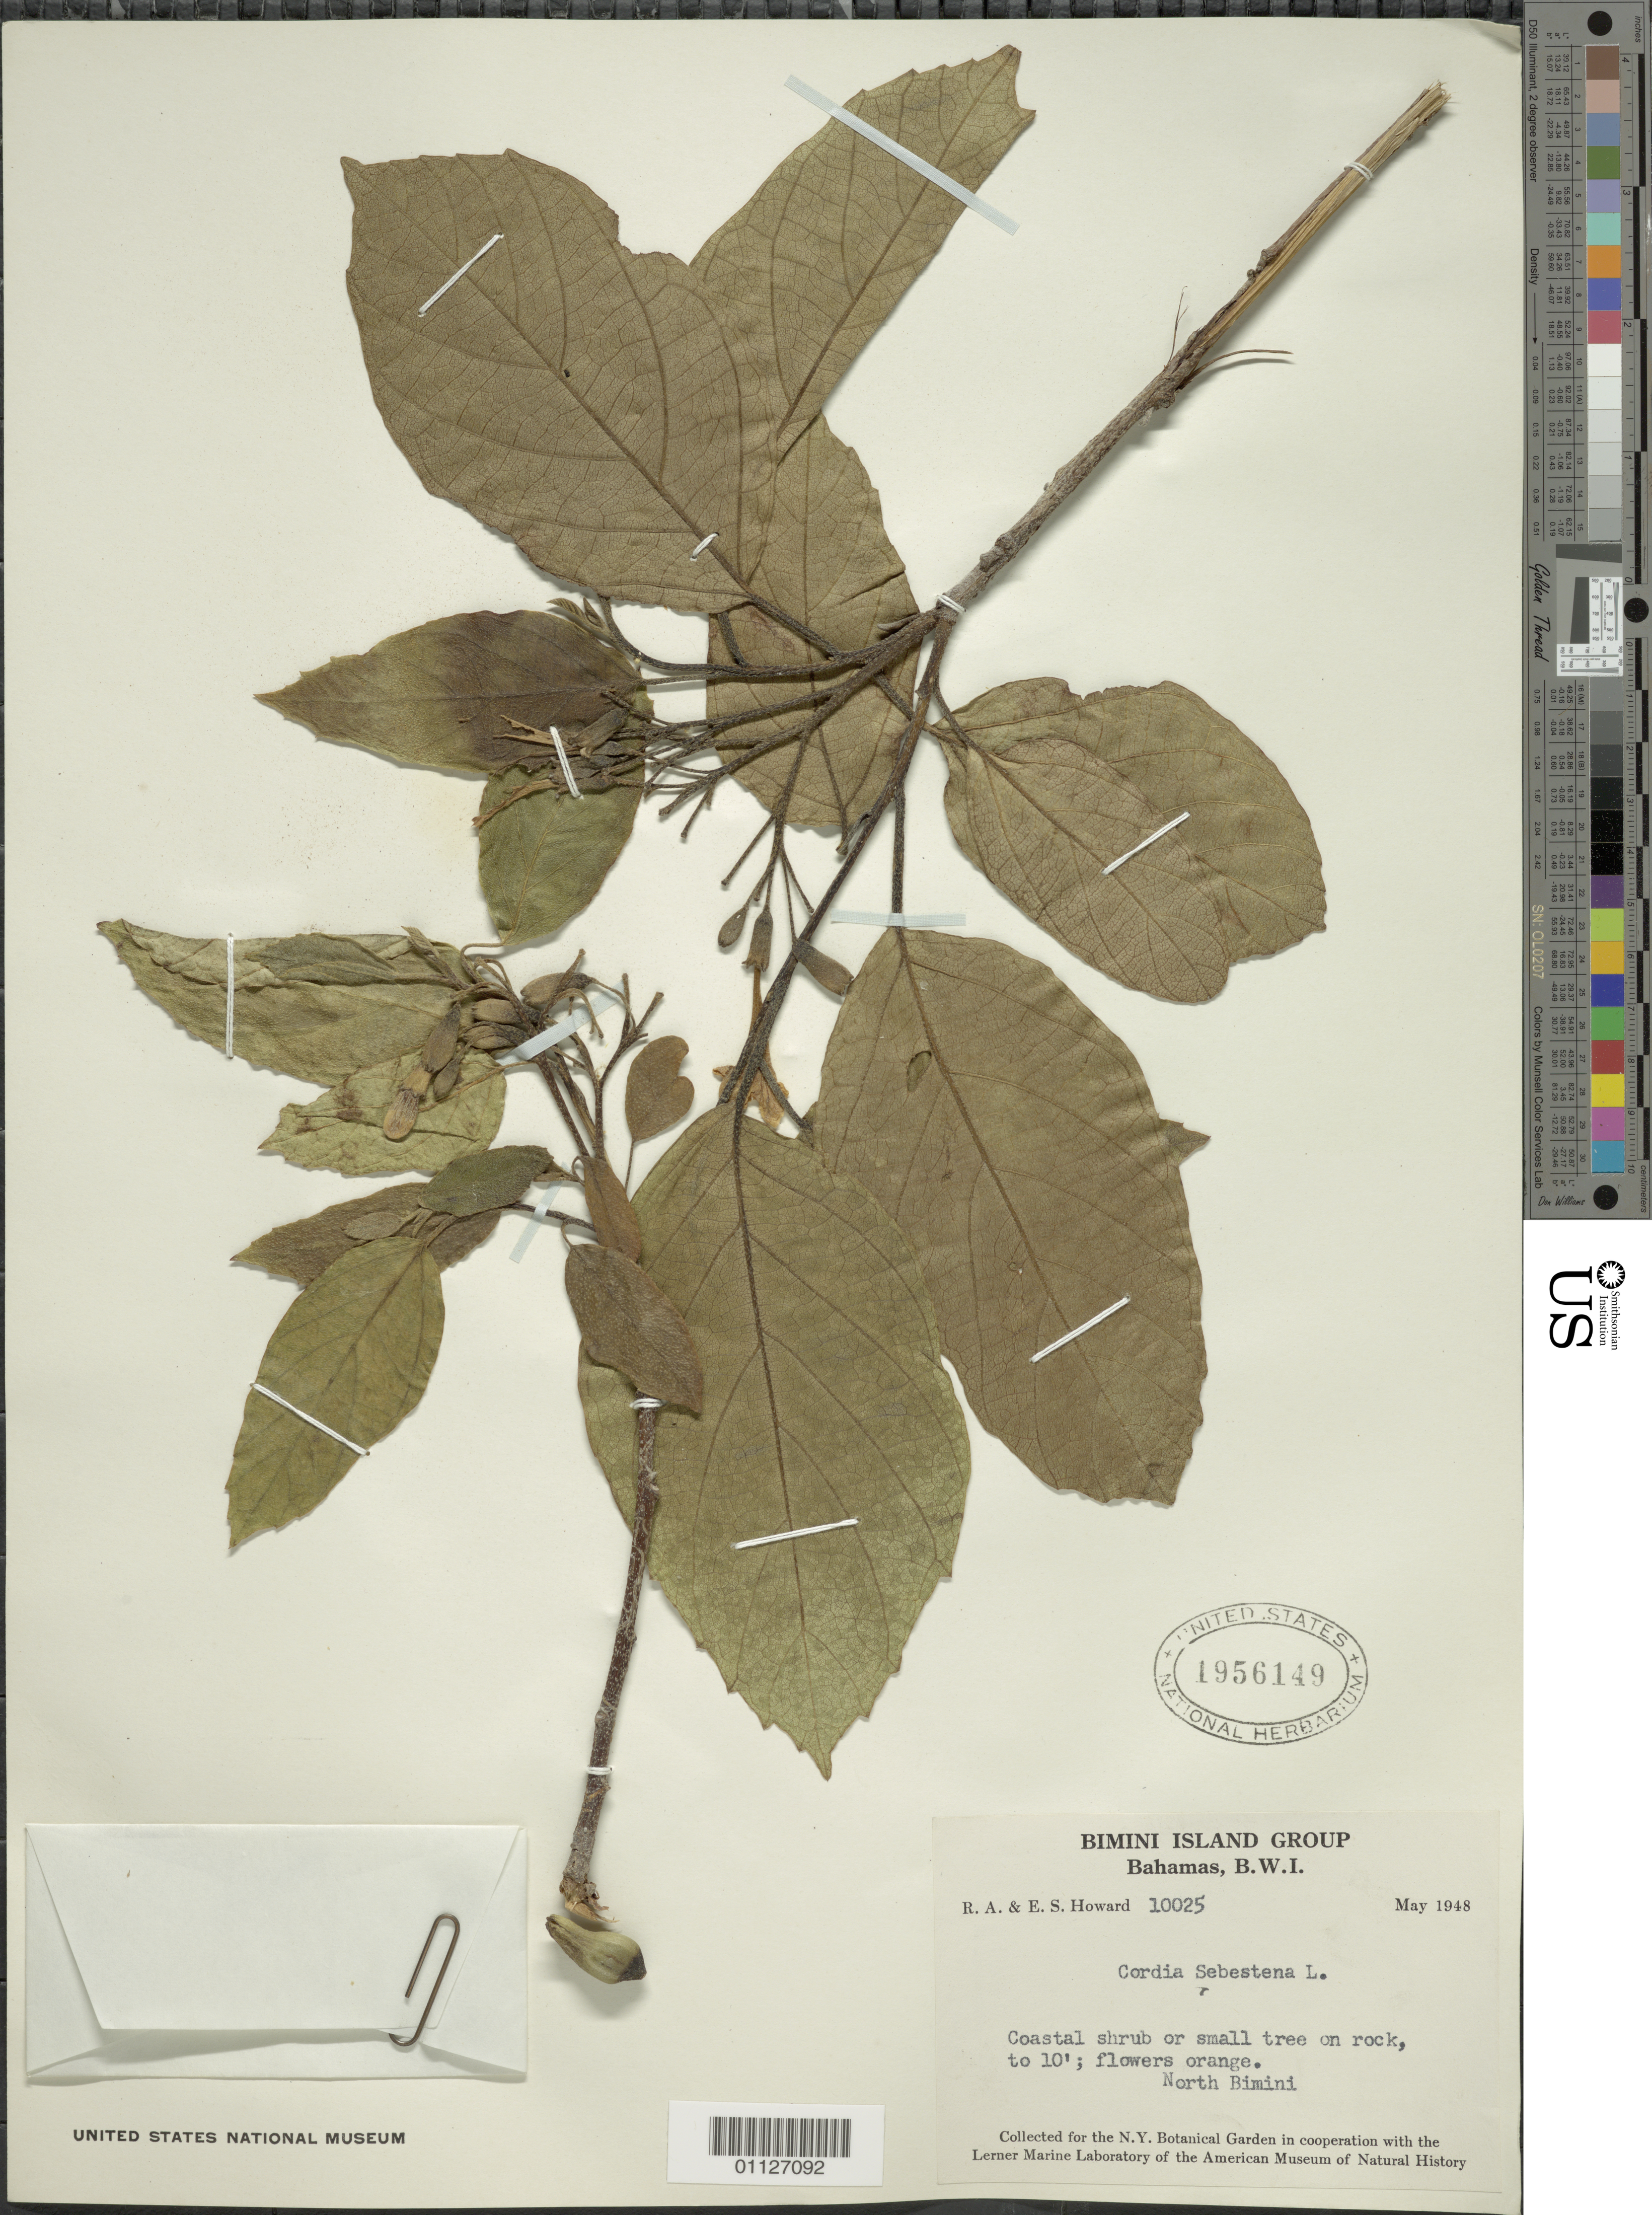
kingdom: Plantae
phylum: Tracheophyta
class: Magnoliopsida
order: Boraginales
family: Cordiaceae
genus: Cordia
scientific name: Cordia sebestena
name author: L.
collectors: R. A. Howard & E. S. Howard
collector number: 10025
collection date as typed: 01 May 1948 to 31 May 1948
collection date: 1948-05-01/1948-05-31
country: Bahamas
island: North Bimini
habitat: on rock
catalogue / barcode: US 1956149